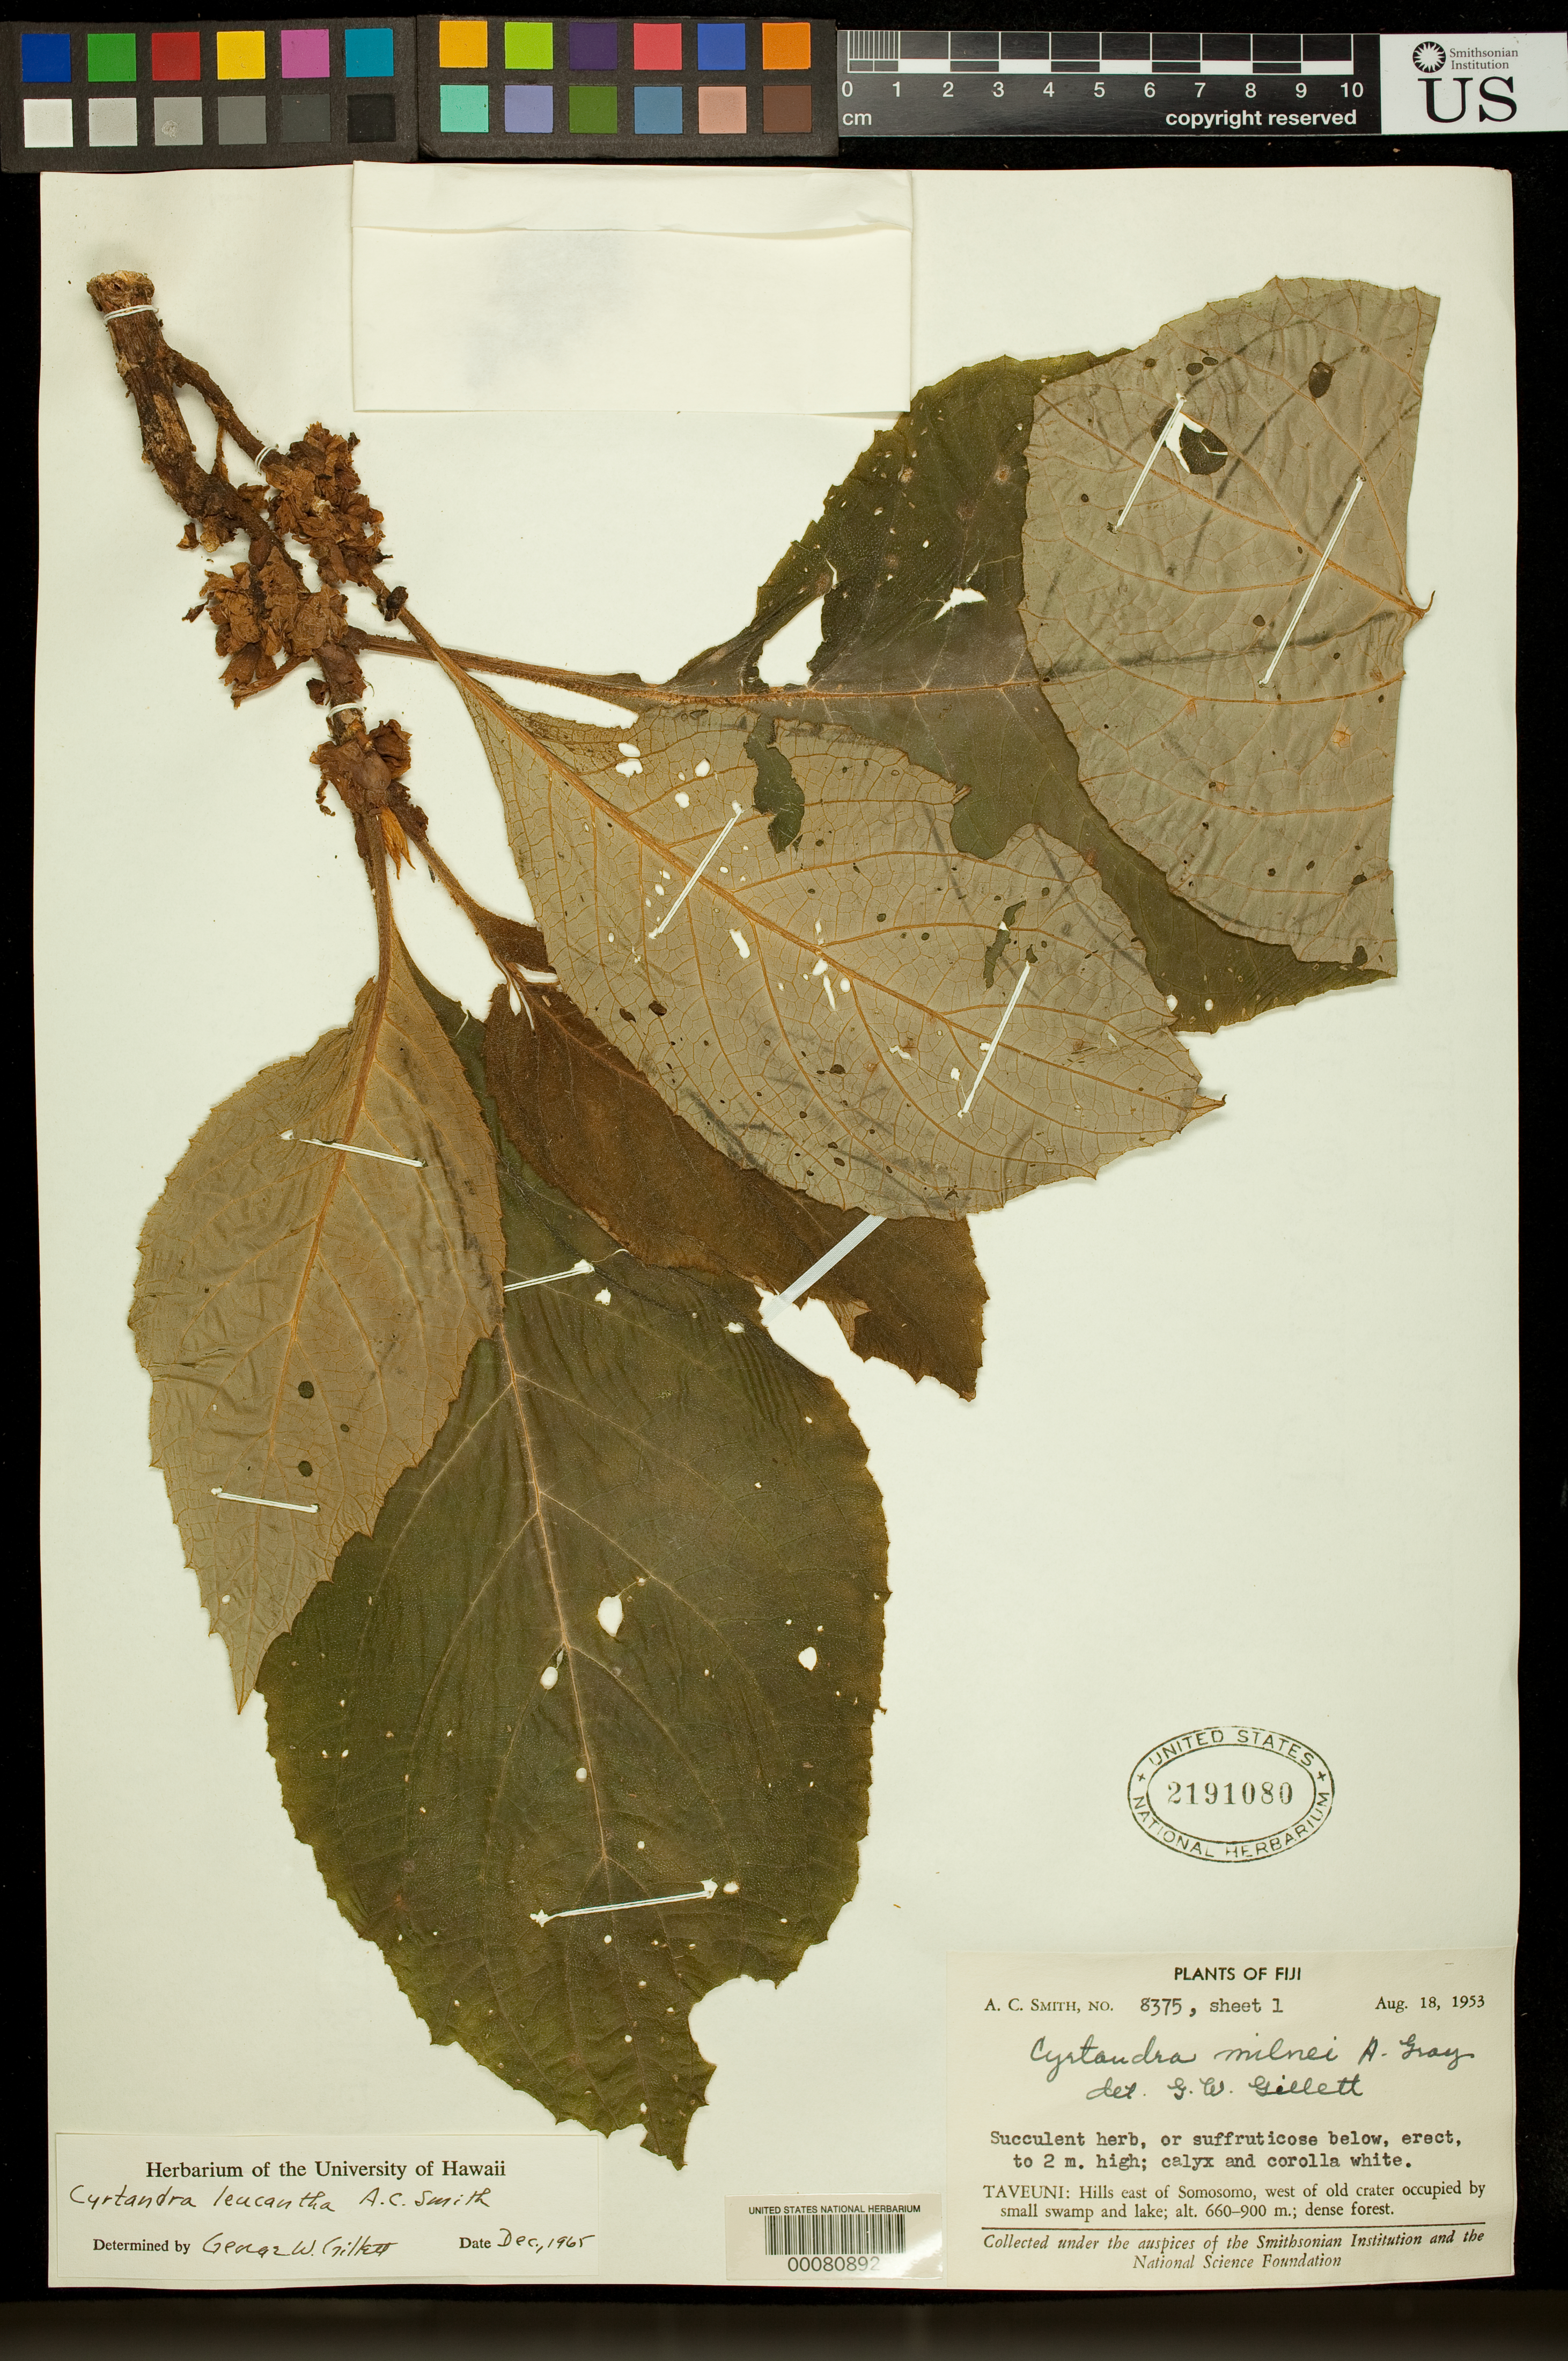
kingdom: Plantae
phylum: Tracheophyta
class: Magnoliopsida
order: Lamiales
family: Gesneriaceae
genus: Cyrtandra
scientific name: Cyrtandra leucantha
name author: A.C. Sm.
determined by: Johnson, Melissa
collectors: A. C. Smith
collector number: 8275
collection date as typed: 18 Aug 1953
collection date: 1953-08-18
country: Fiji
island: Taveuni I.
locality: Taveuni, hills e of somosomo, w of old crater occupied by small swamp and lake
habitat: Dense forest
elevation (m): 660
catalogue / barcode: US 2191080